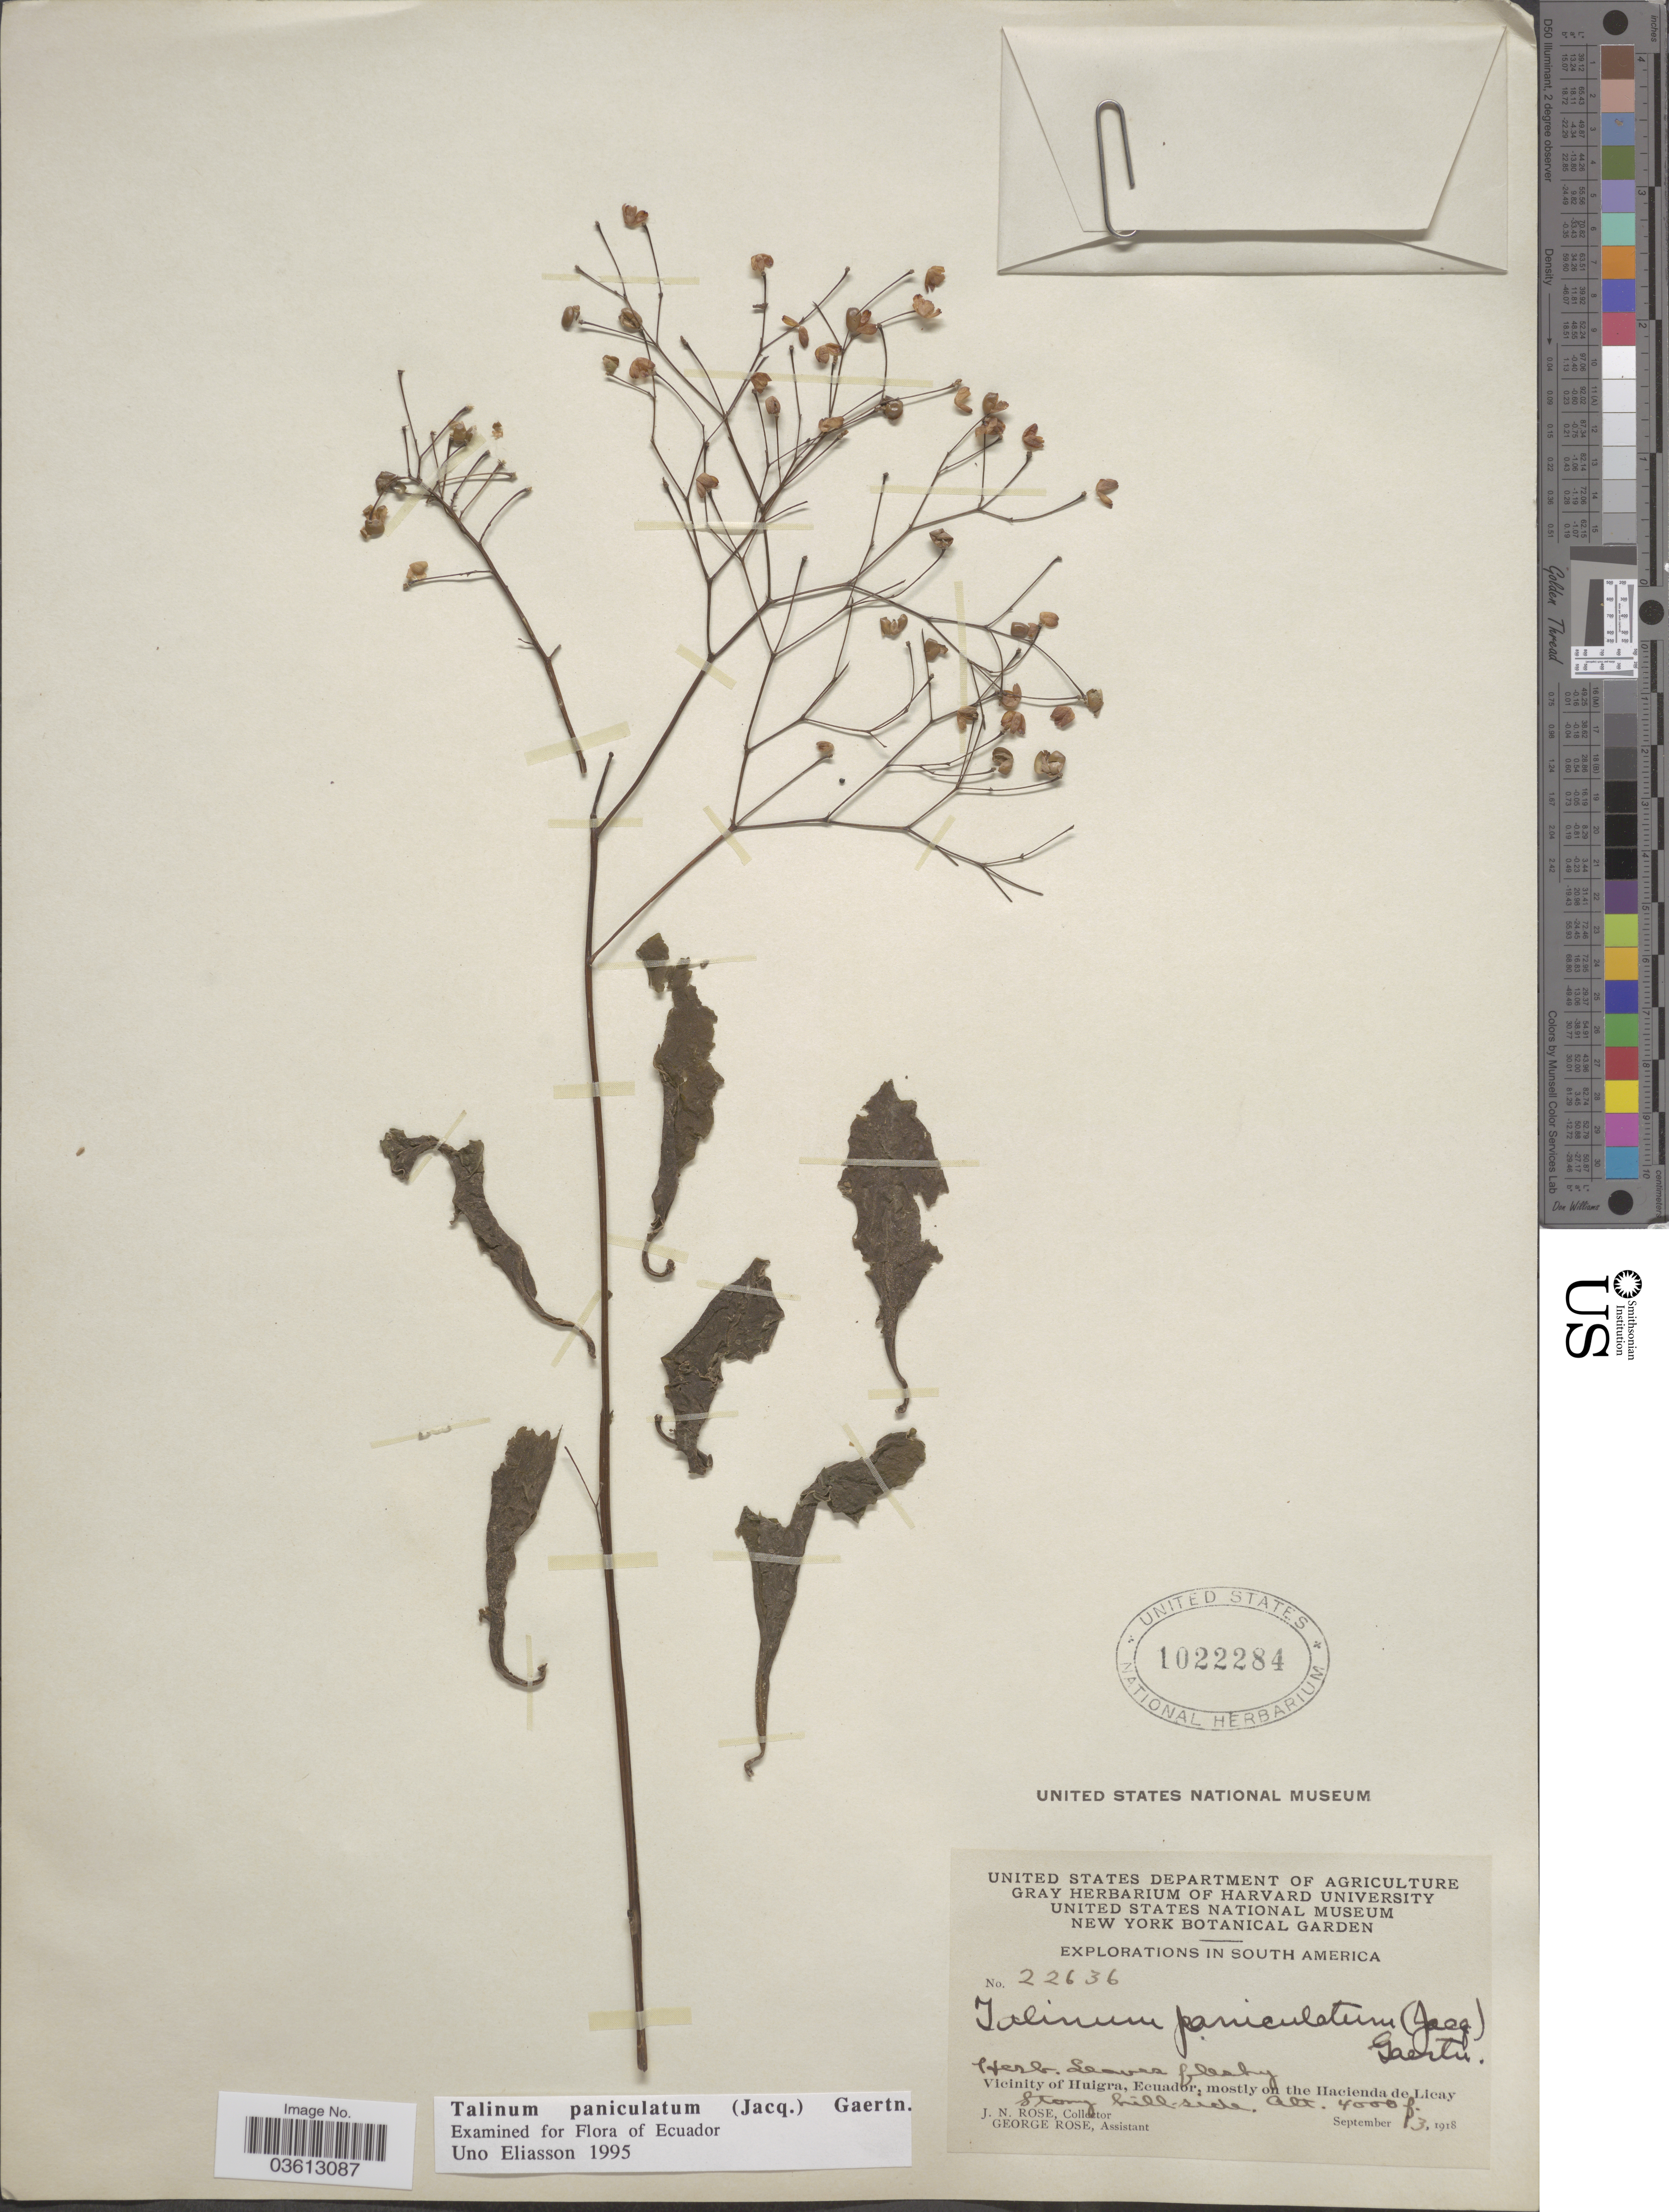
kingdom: Plantae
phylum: Tracheophyta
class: Magnoliopsida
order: Caryophyllales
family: Talinaceae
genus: Talinum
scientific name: Talinum paniculatum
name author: (Jacq.) Gaertn.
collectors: J. N. Rose & G. Rose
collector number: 22636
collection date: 1918-09-13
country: Ecuador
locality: Vicinity of Huigra. Mostly on the Hacienda de Licay.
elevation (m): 1219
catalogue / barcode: US 1022284